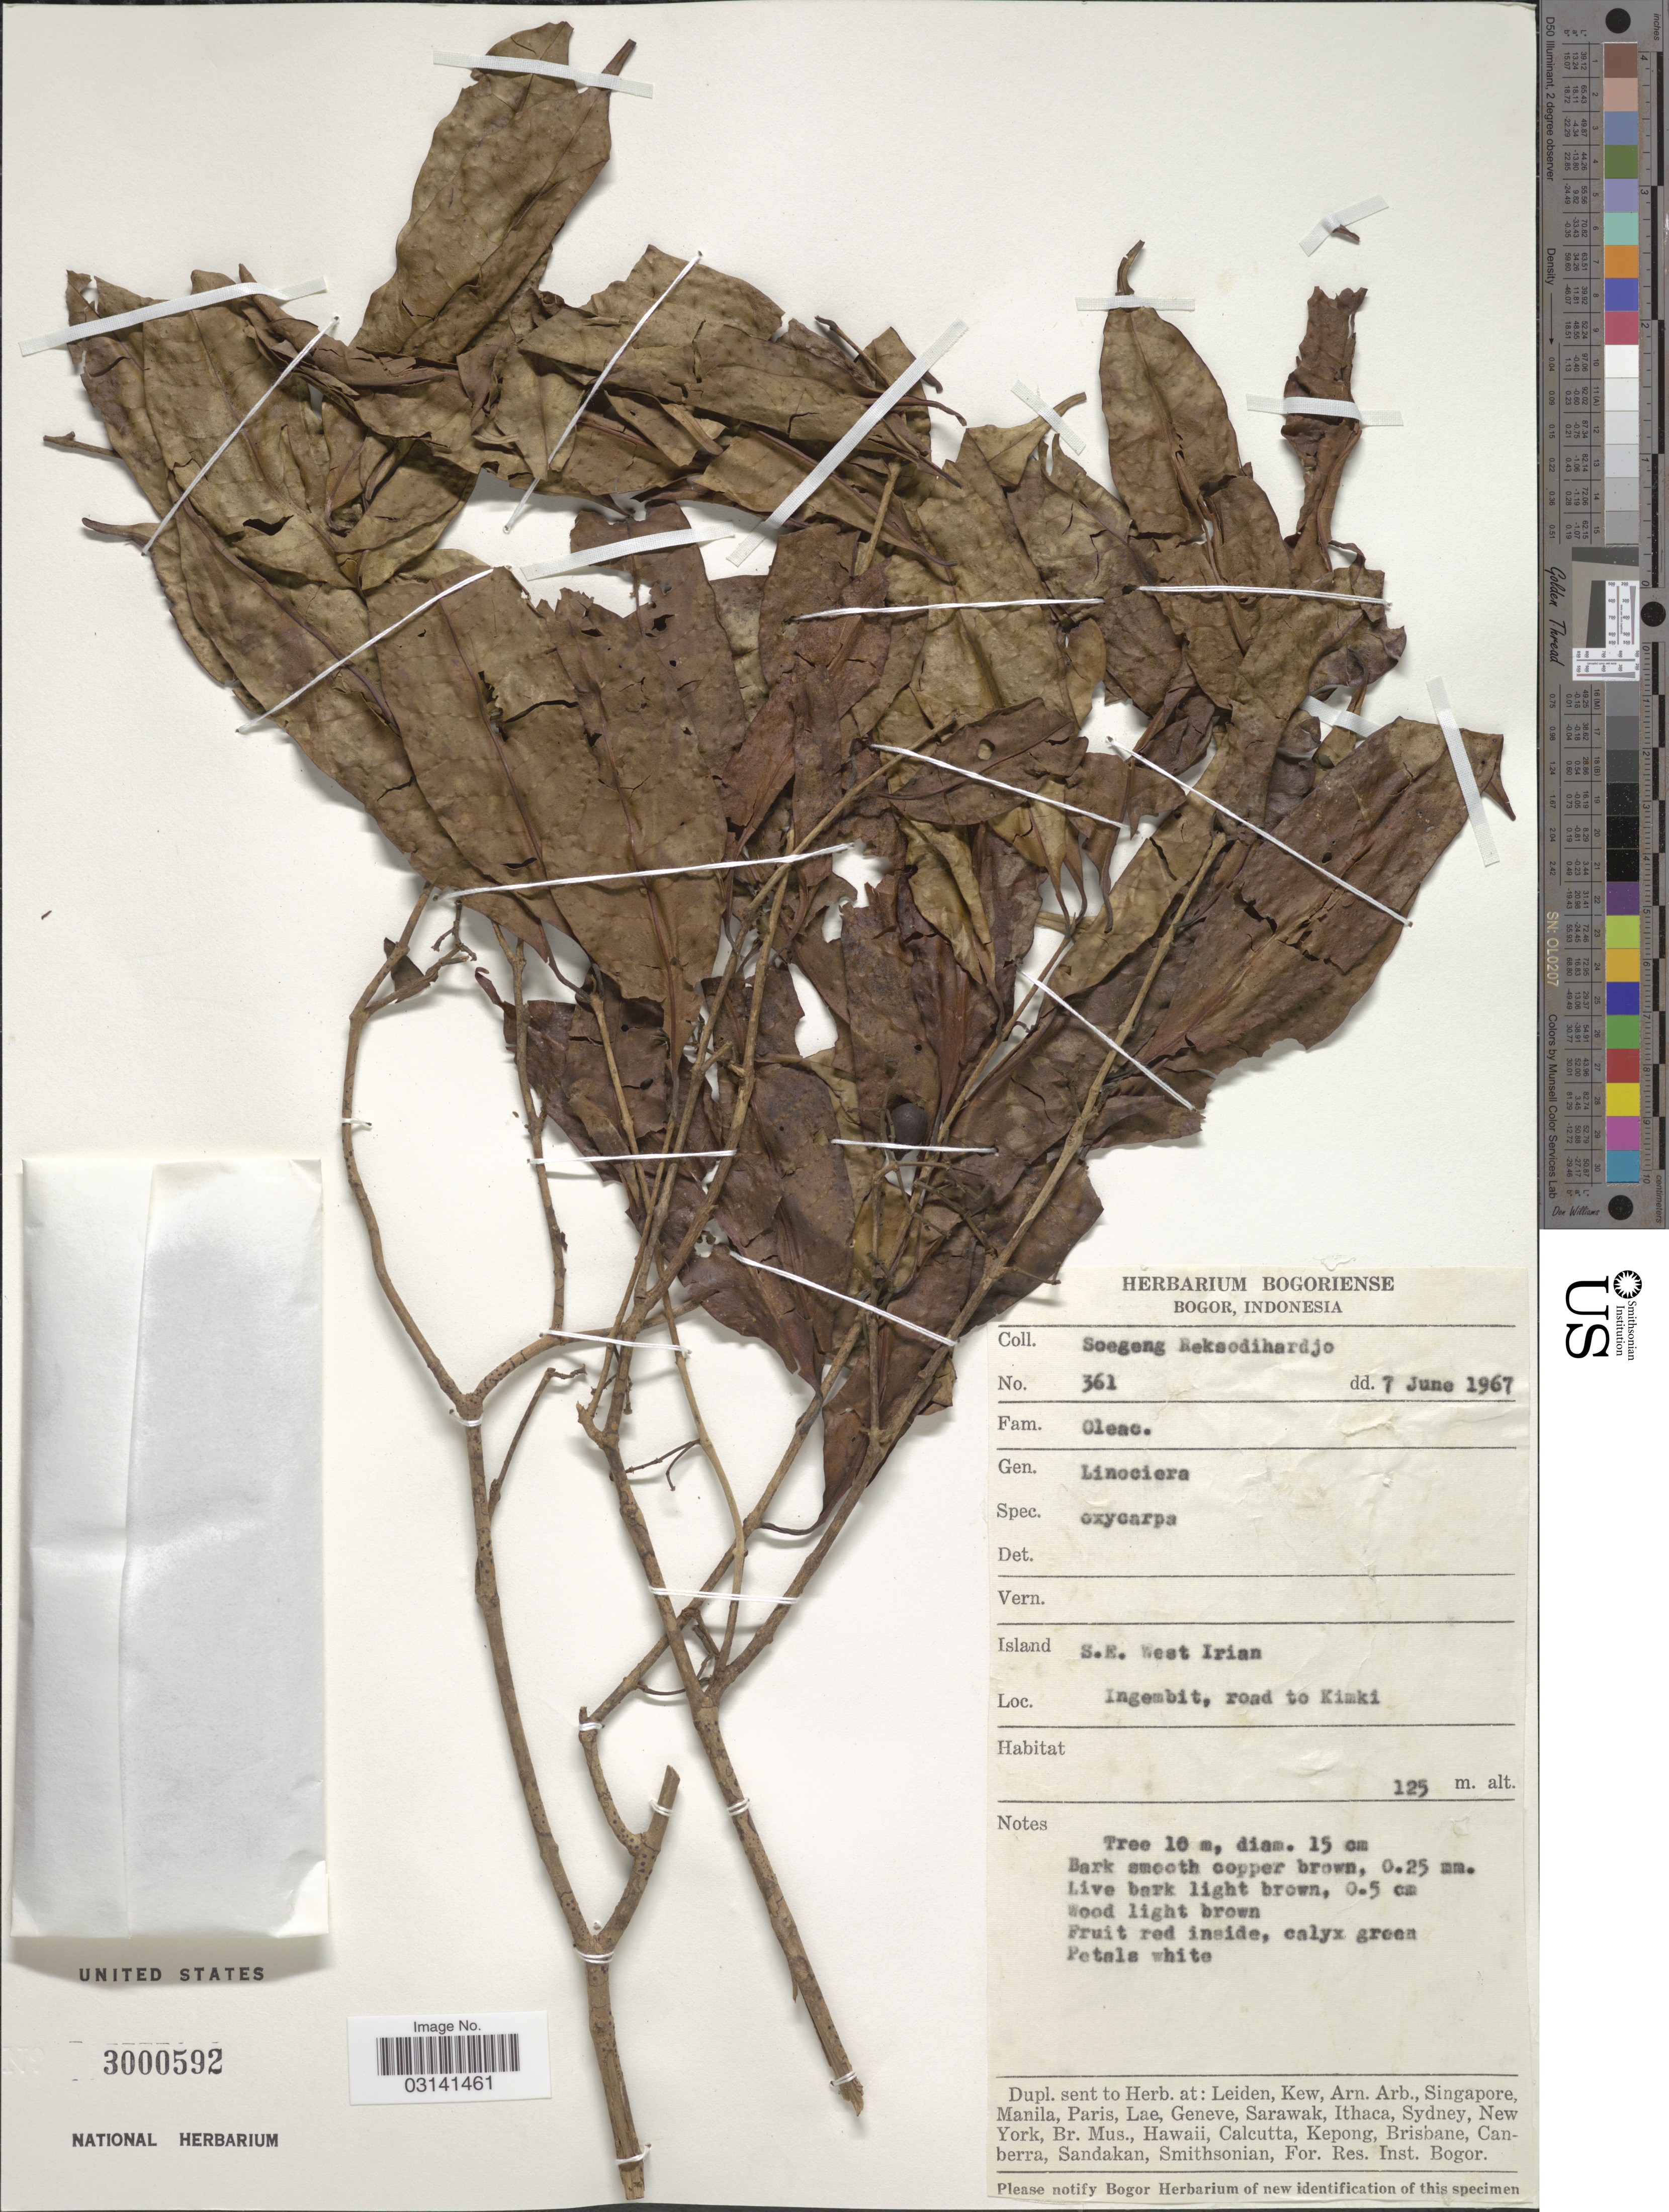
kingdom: Plantae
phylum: Tracheophyta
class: Magnoliopsida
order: Lamiales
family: Oleaceae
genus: Linociera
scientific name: Linociera oxycarpa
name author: Lingelsh.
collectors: S. Reksodihardjo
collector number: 361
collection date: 1967-06-07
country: Indonesia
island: New Guinea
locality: S.E. West Irian. Ingembit, road to Kimki.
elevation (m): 125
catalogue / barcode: US 3000592